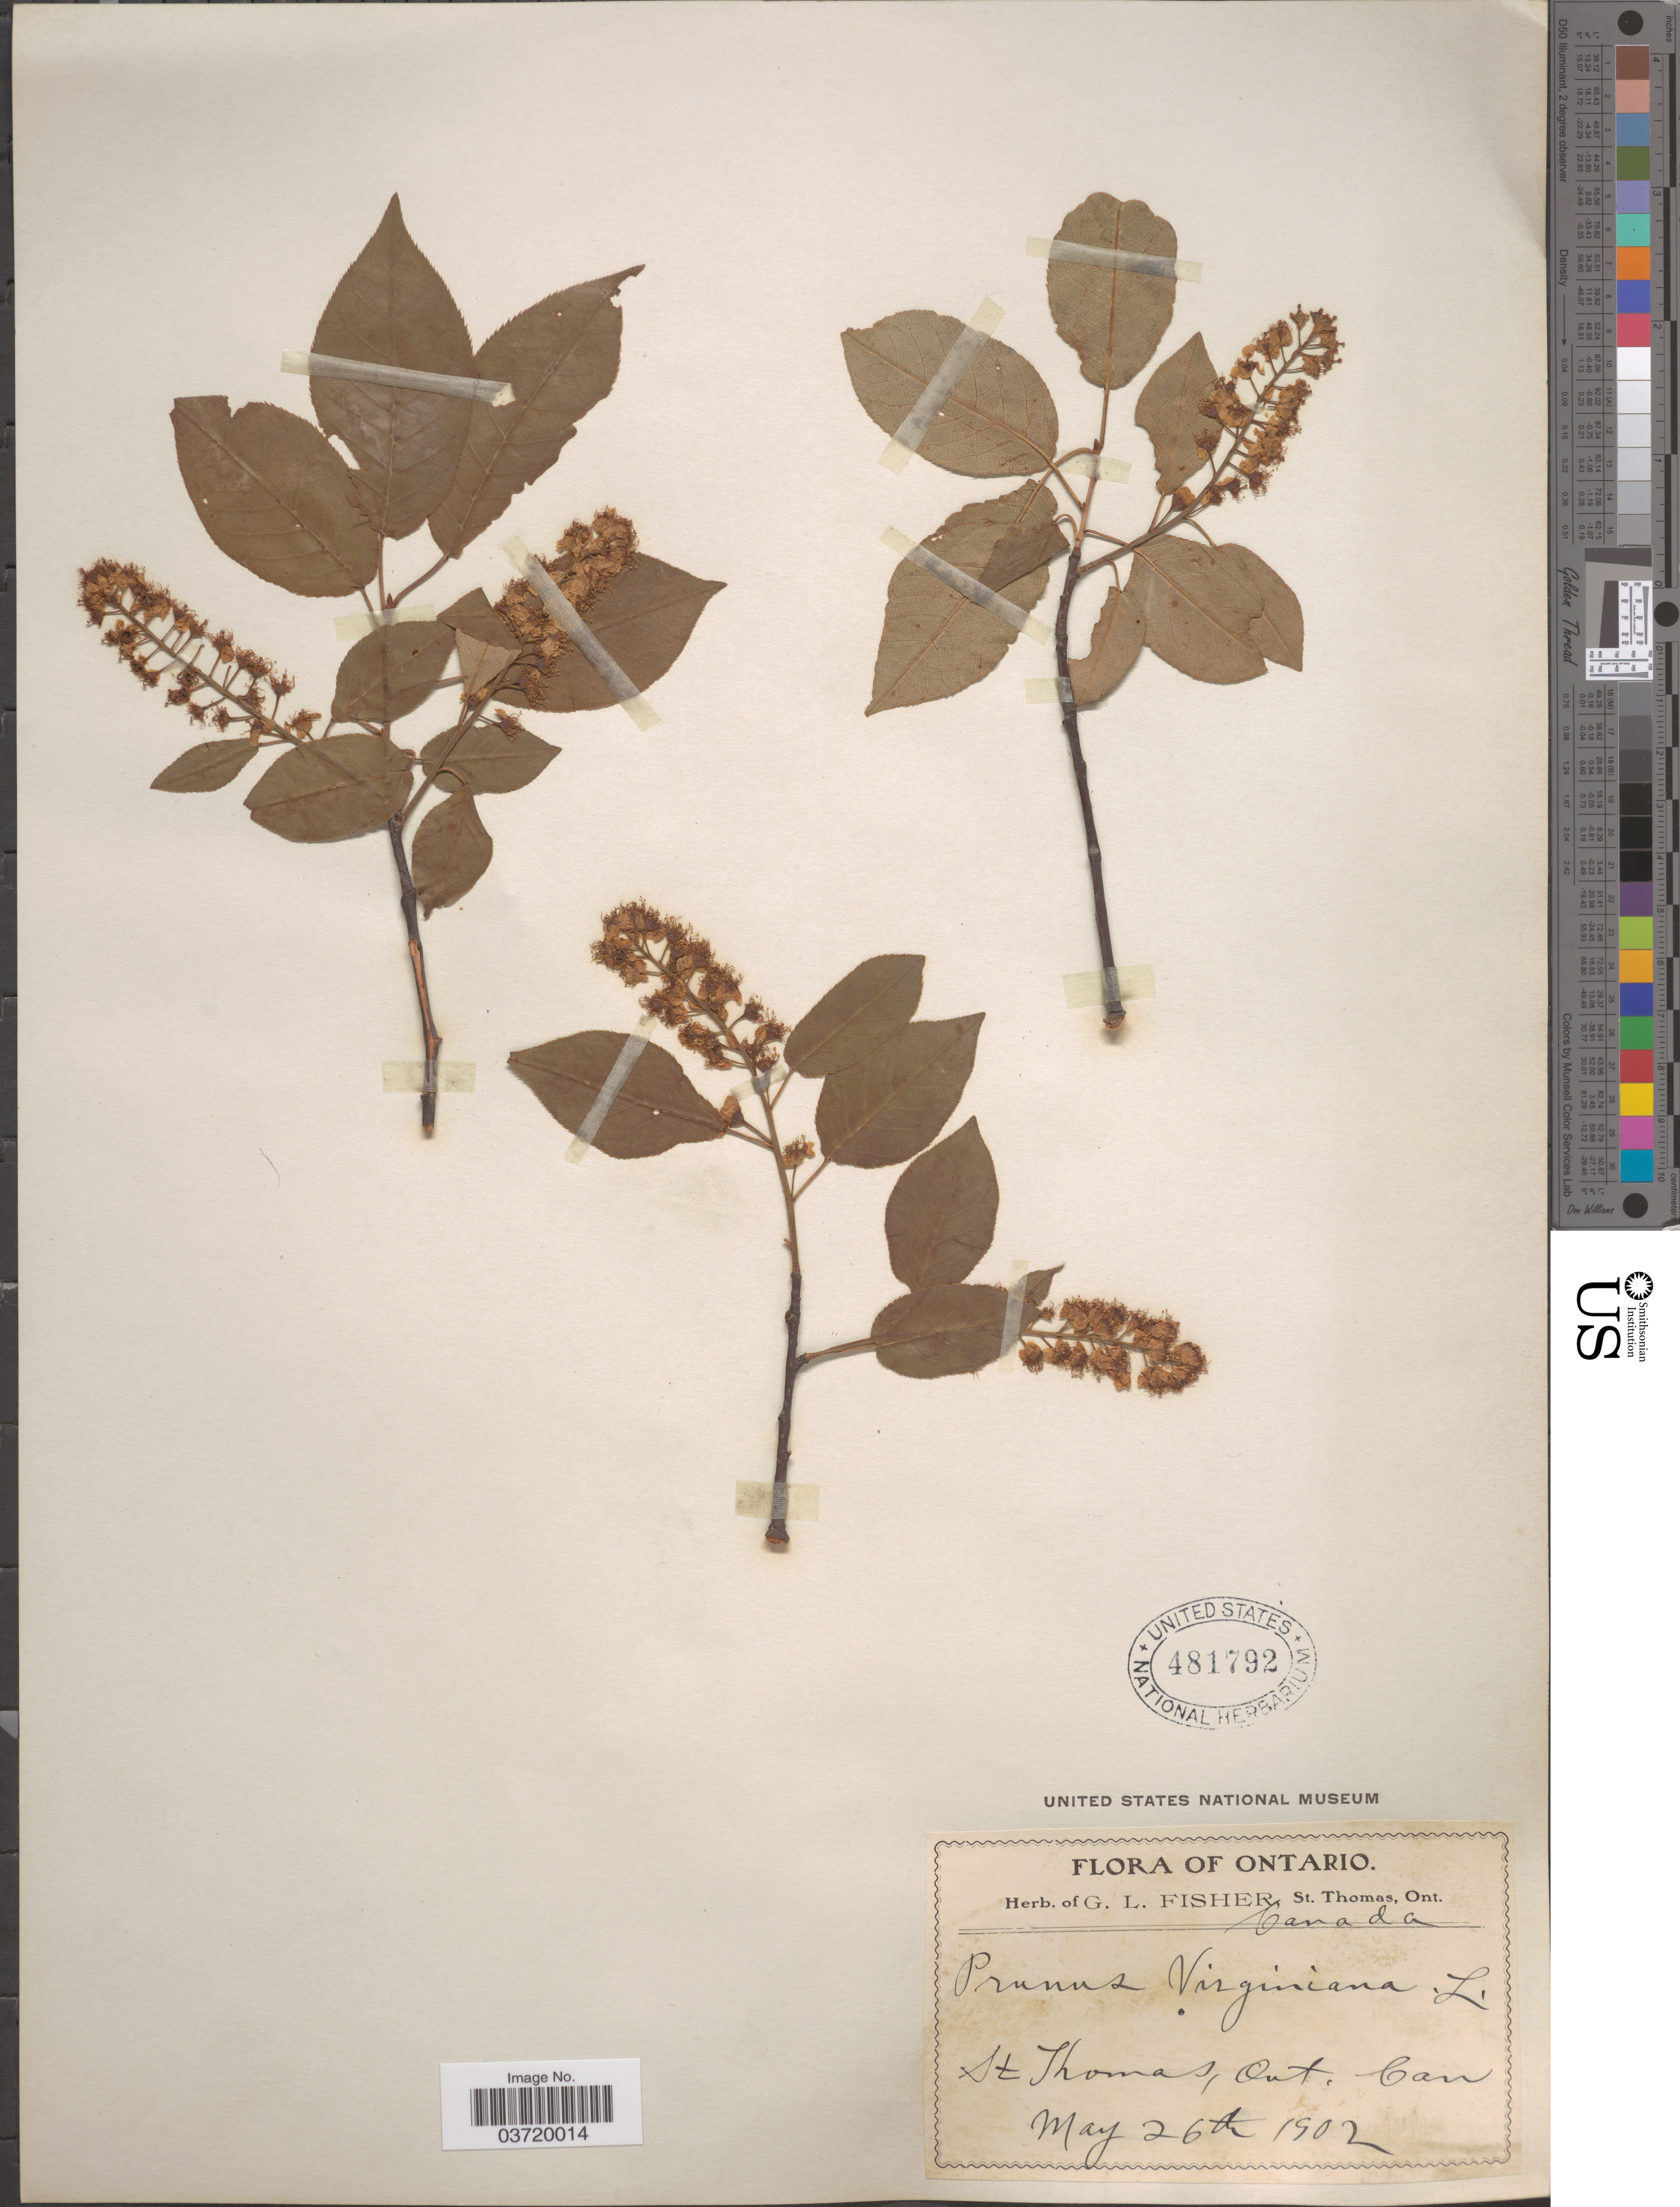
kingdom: Plantae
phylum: Tracheophyta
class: Magnoliopsida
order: Rosales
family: Rosaceae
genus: Prunus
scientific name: Prunus virginiana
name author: L.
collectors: ex herb. Geo L. Fisher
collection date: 1902-05-26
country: Canada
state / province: Ontario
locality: St. Thomas.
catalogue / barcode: US 481792